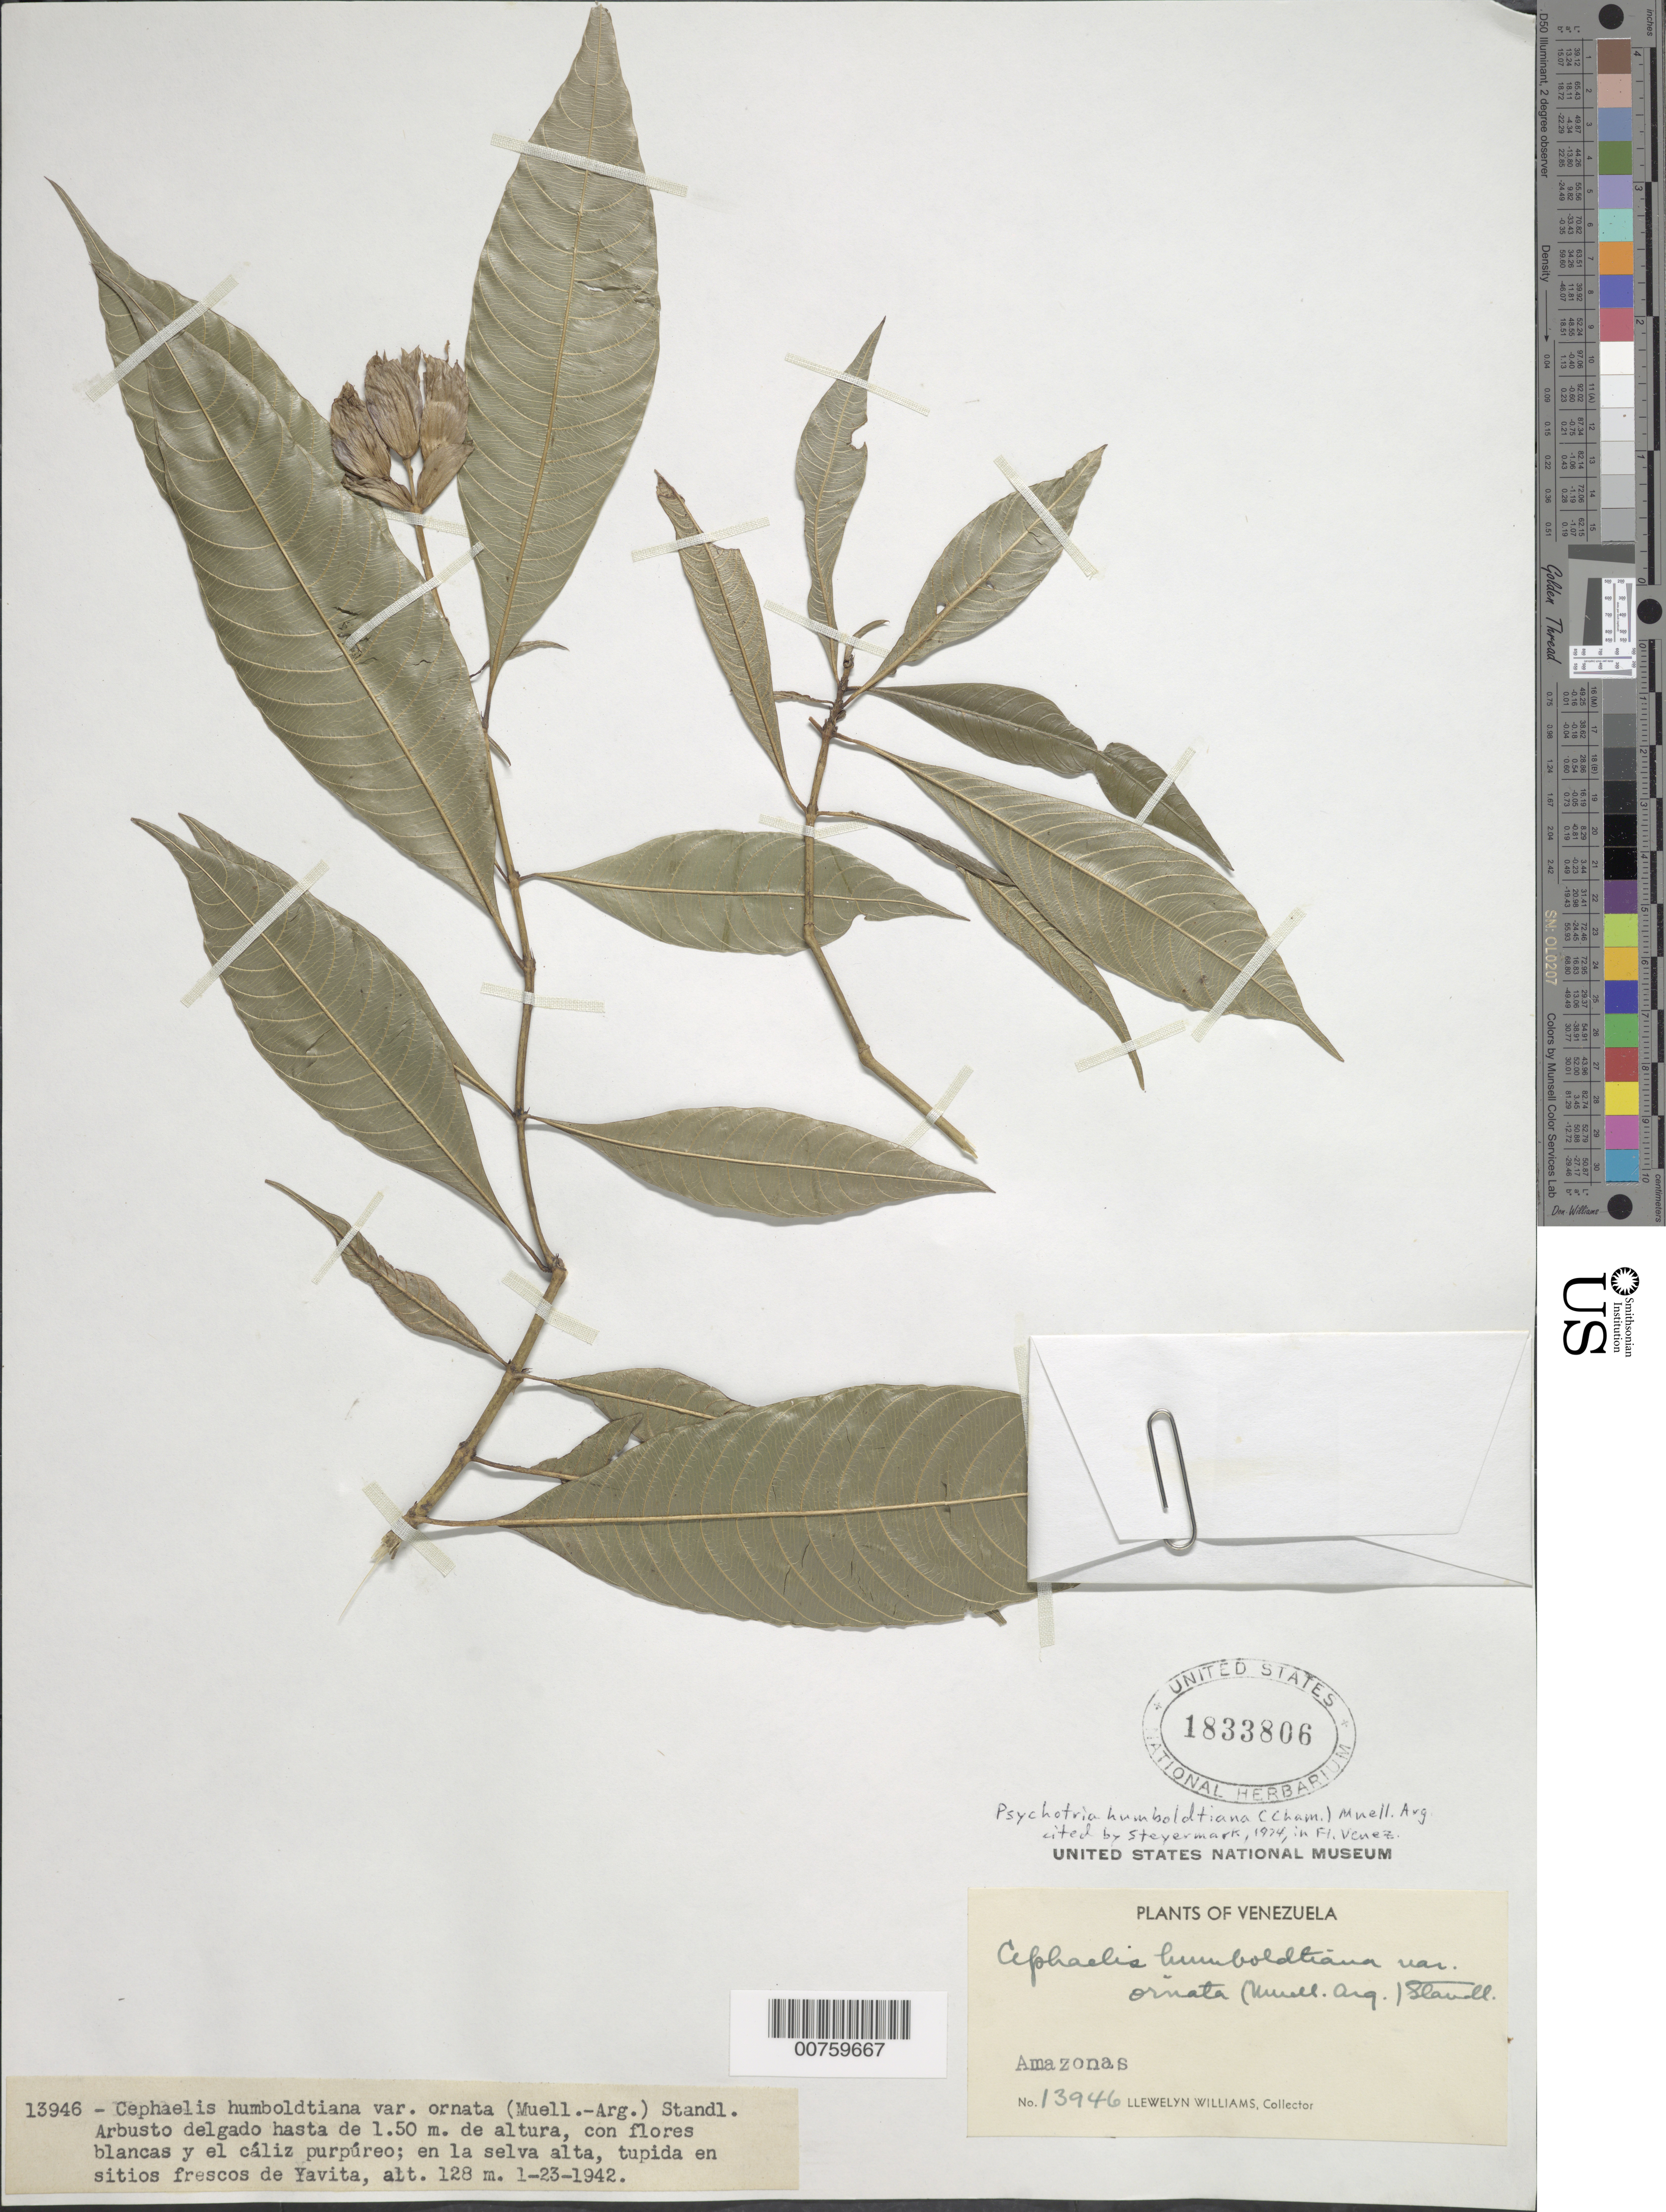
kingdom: Plantae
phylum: Tracheophyta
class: Magnoliopsida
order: Gentianales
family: Rubiaceae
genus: Psychotria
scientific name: Psychotria humboldtiana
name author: (Cham.) Müll. Arg.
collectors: Ll. Williams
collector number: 13946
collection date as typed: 23-Jan-42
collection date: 1942-01-23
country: Venezuela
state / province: Amazonas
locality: Yavita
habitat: Selva alta, tupida en sitios frescos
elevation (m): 128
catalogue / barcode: US 1833806